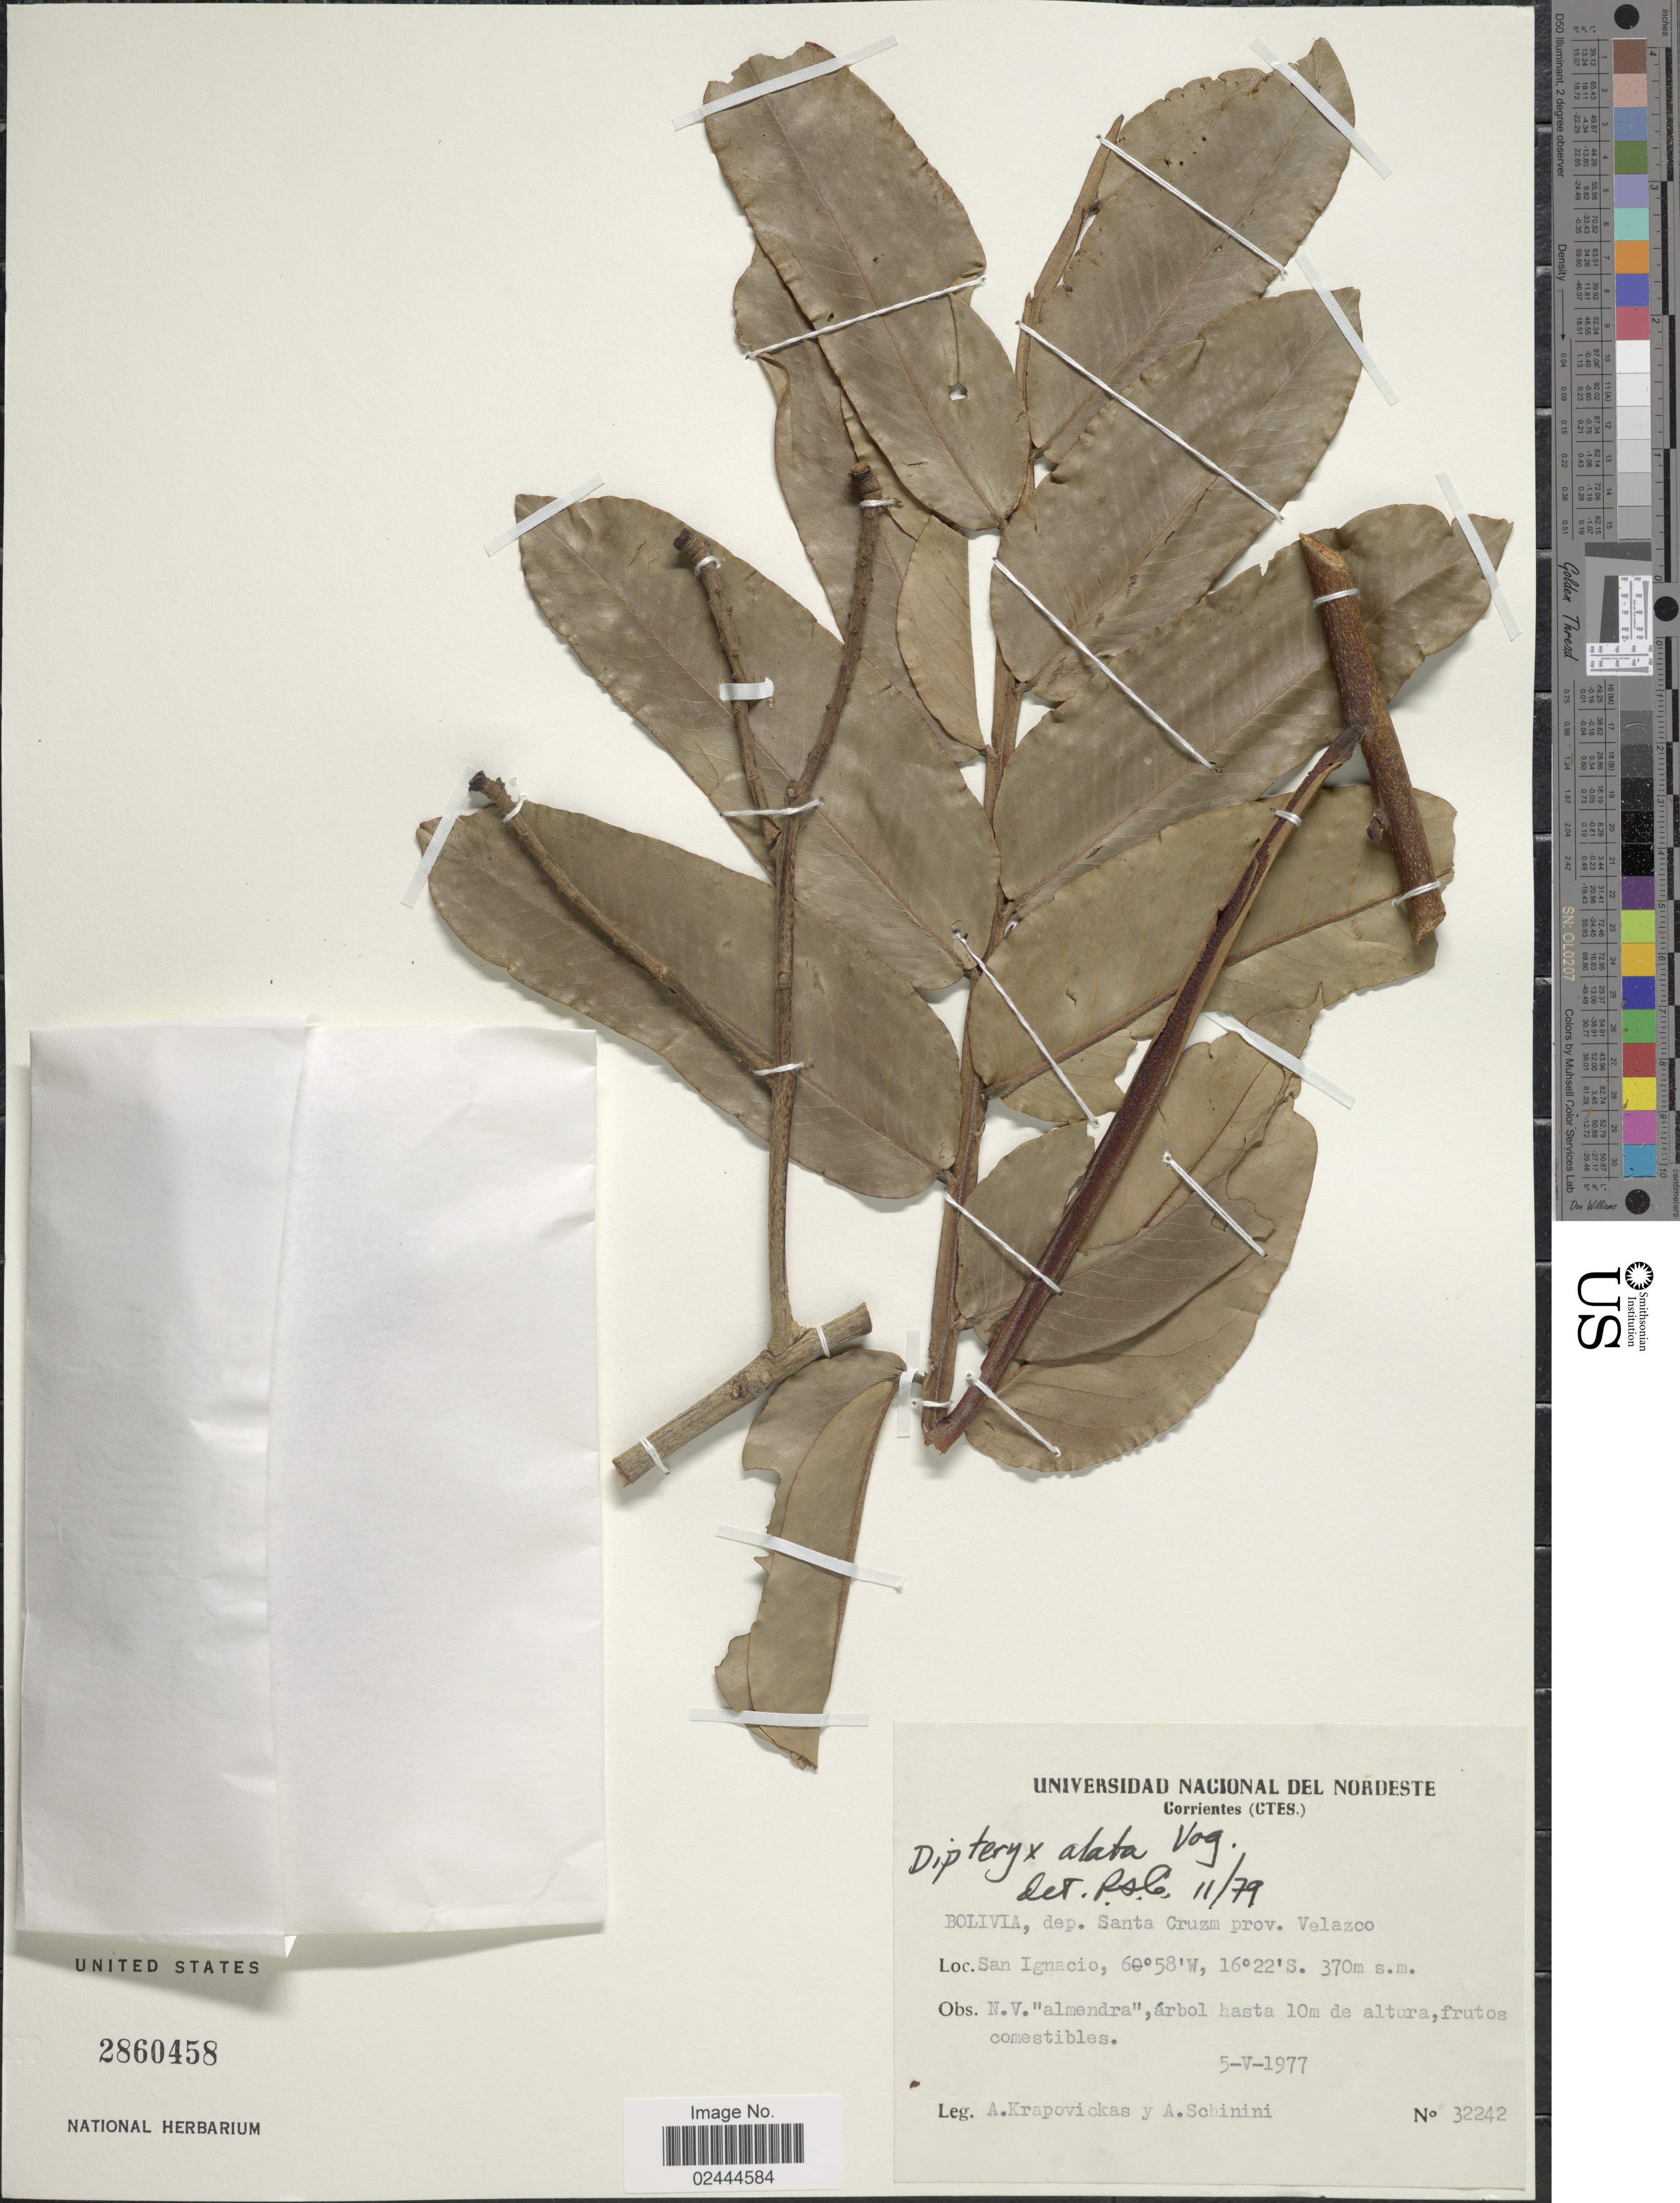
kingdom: Plantae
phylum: Tracheophyta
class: Magnoliopsida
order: Fabales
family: Fabaceae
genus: Dipteryx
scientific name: Dipteryx alata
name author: Vogel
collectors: A. Krapovickas & A. Schinini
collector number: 32242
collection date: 1977-05-05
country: Bolivia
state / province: Santa Cruz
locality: Prov. Velasco. San Ignacio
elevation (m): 370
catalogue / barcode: US 2860458